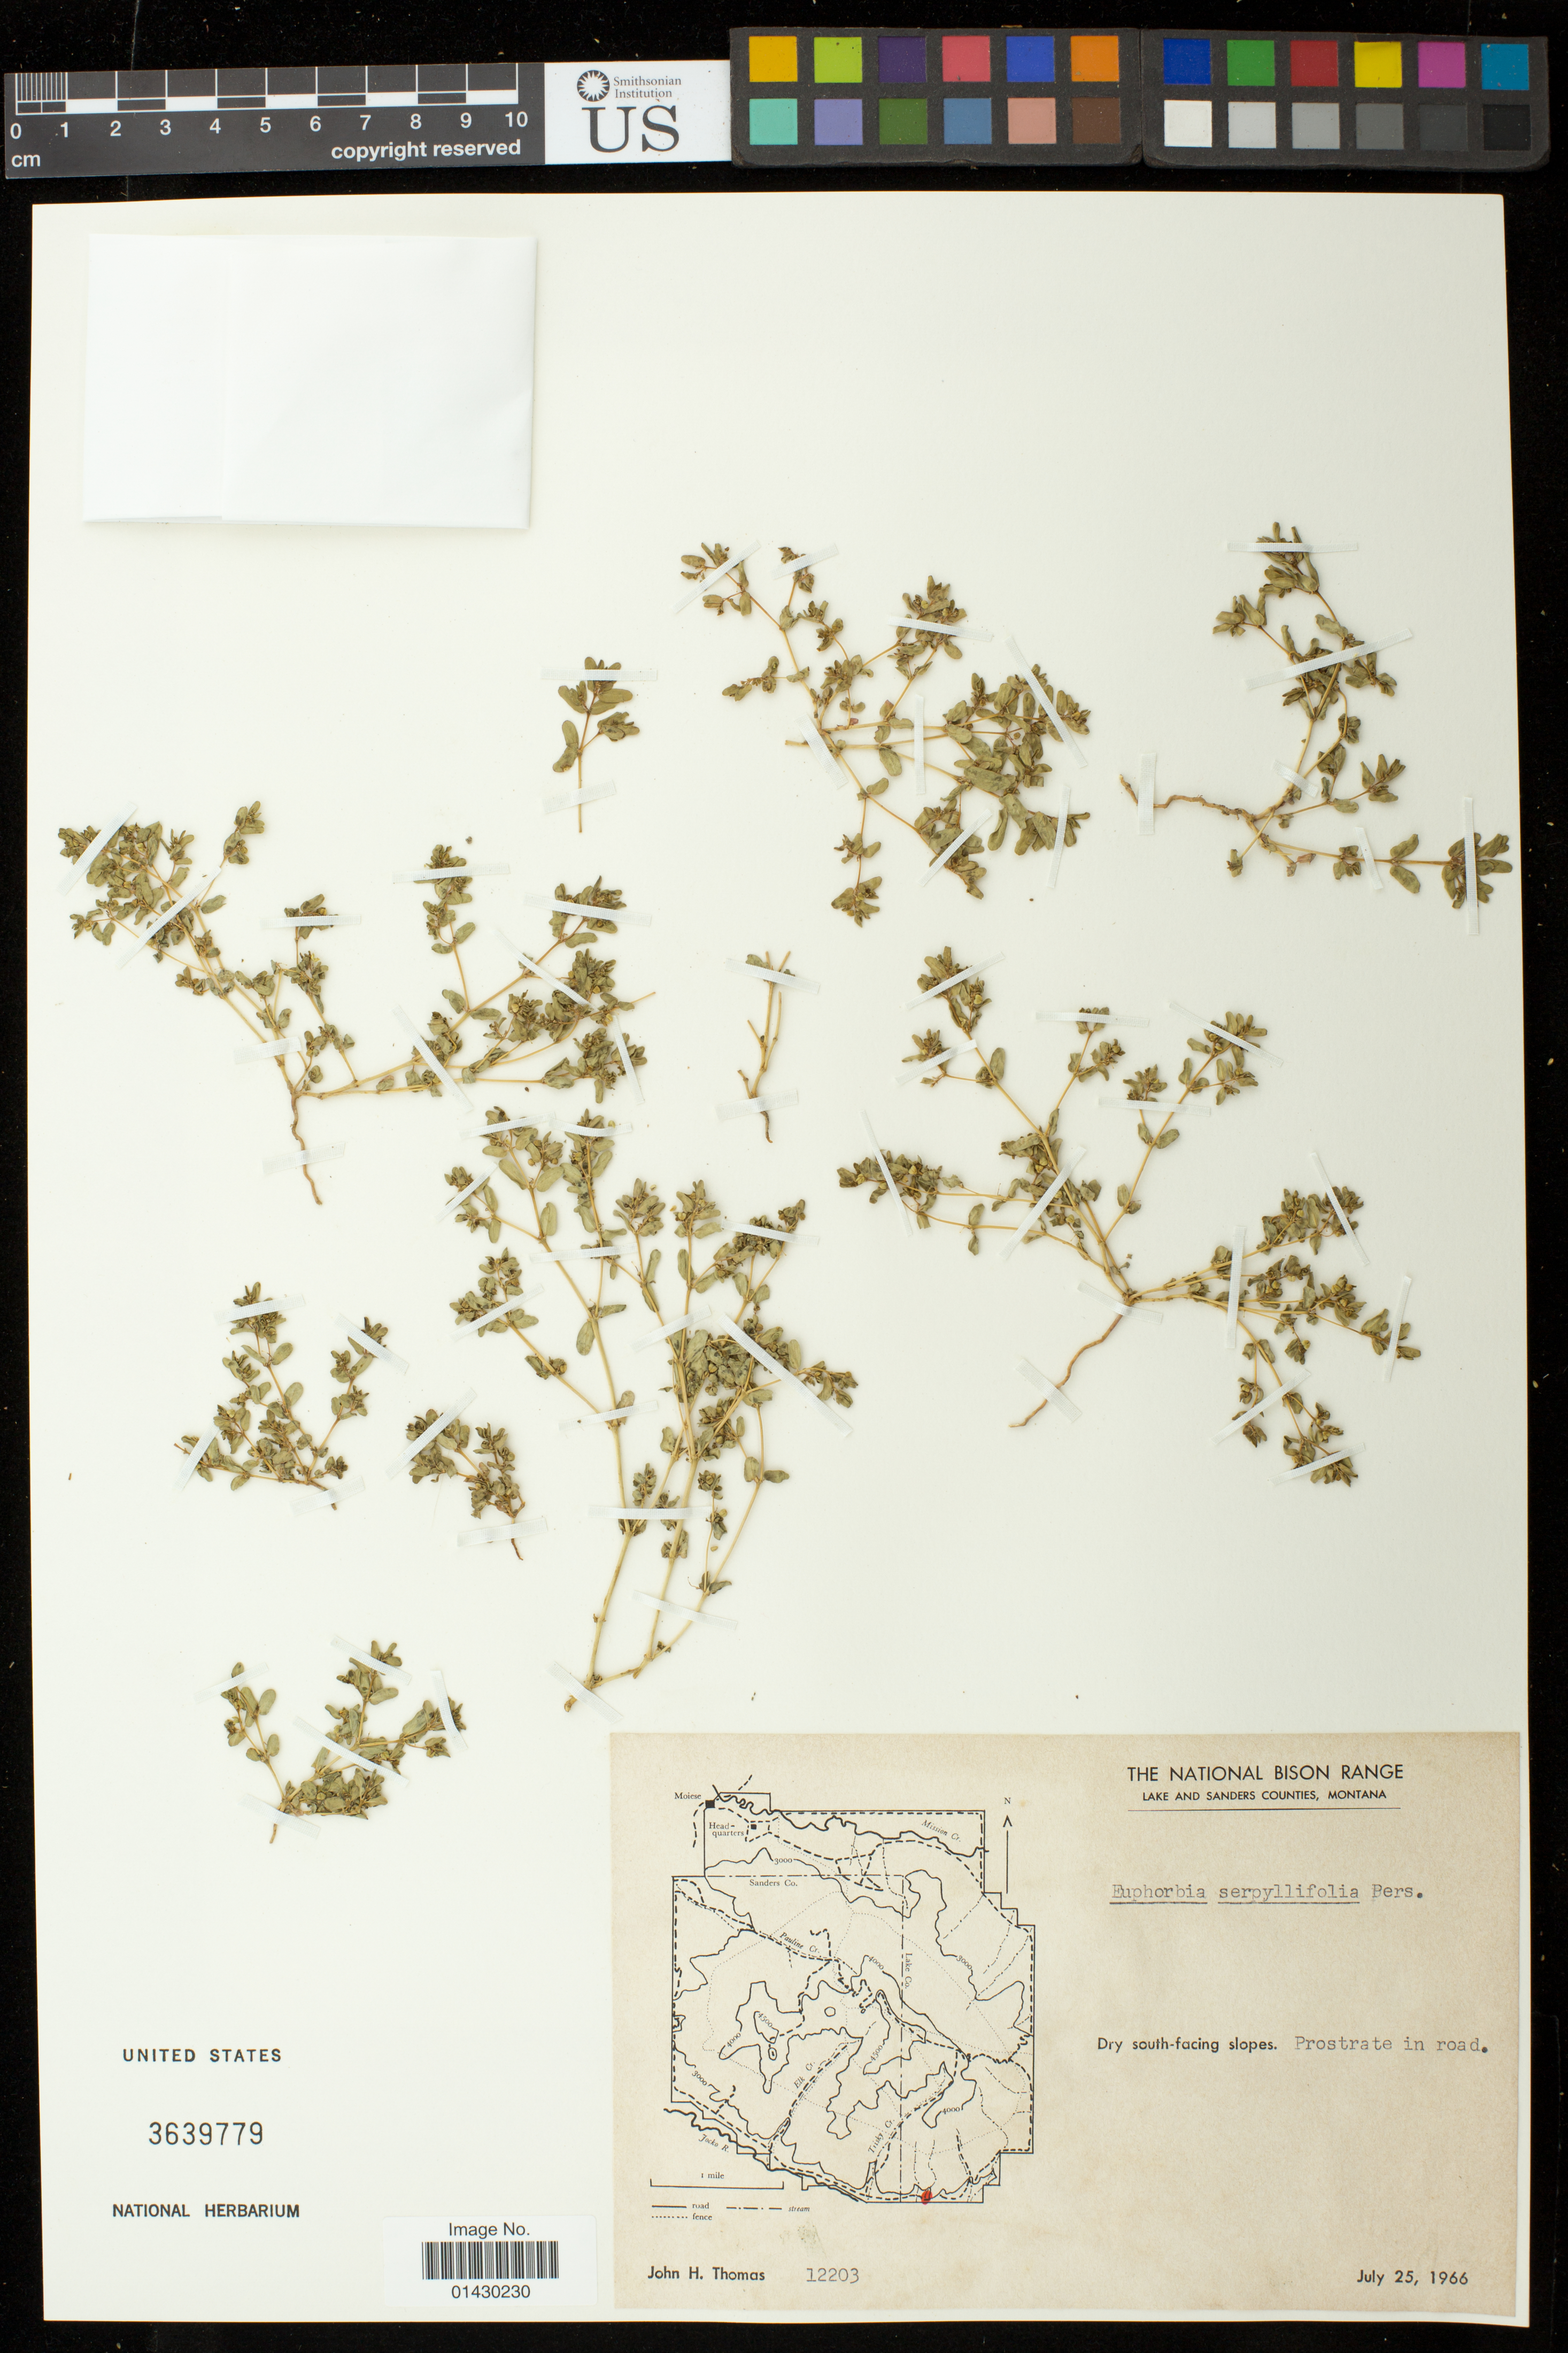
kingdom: Plantae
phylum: Tracheophyta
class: Magnoliopsida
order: Malpighiales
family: Euphorbiaceae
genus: Euphorbia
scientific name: Euphorbia serpillifolia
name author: Pers.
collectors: J. H. Thomas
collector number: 12203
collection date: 1966-07-25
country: United States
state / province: Montana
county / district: Lake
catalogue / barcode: US 3639779